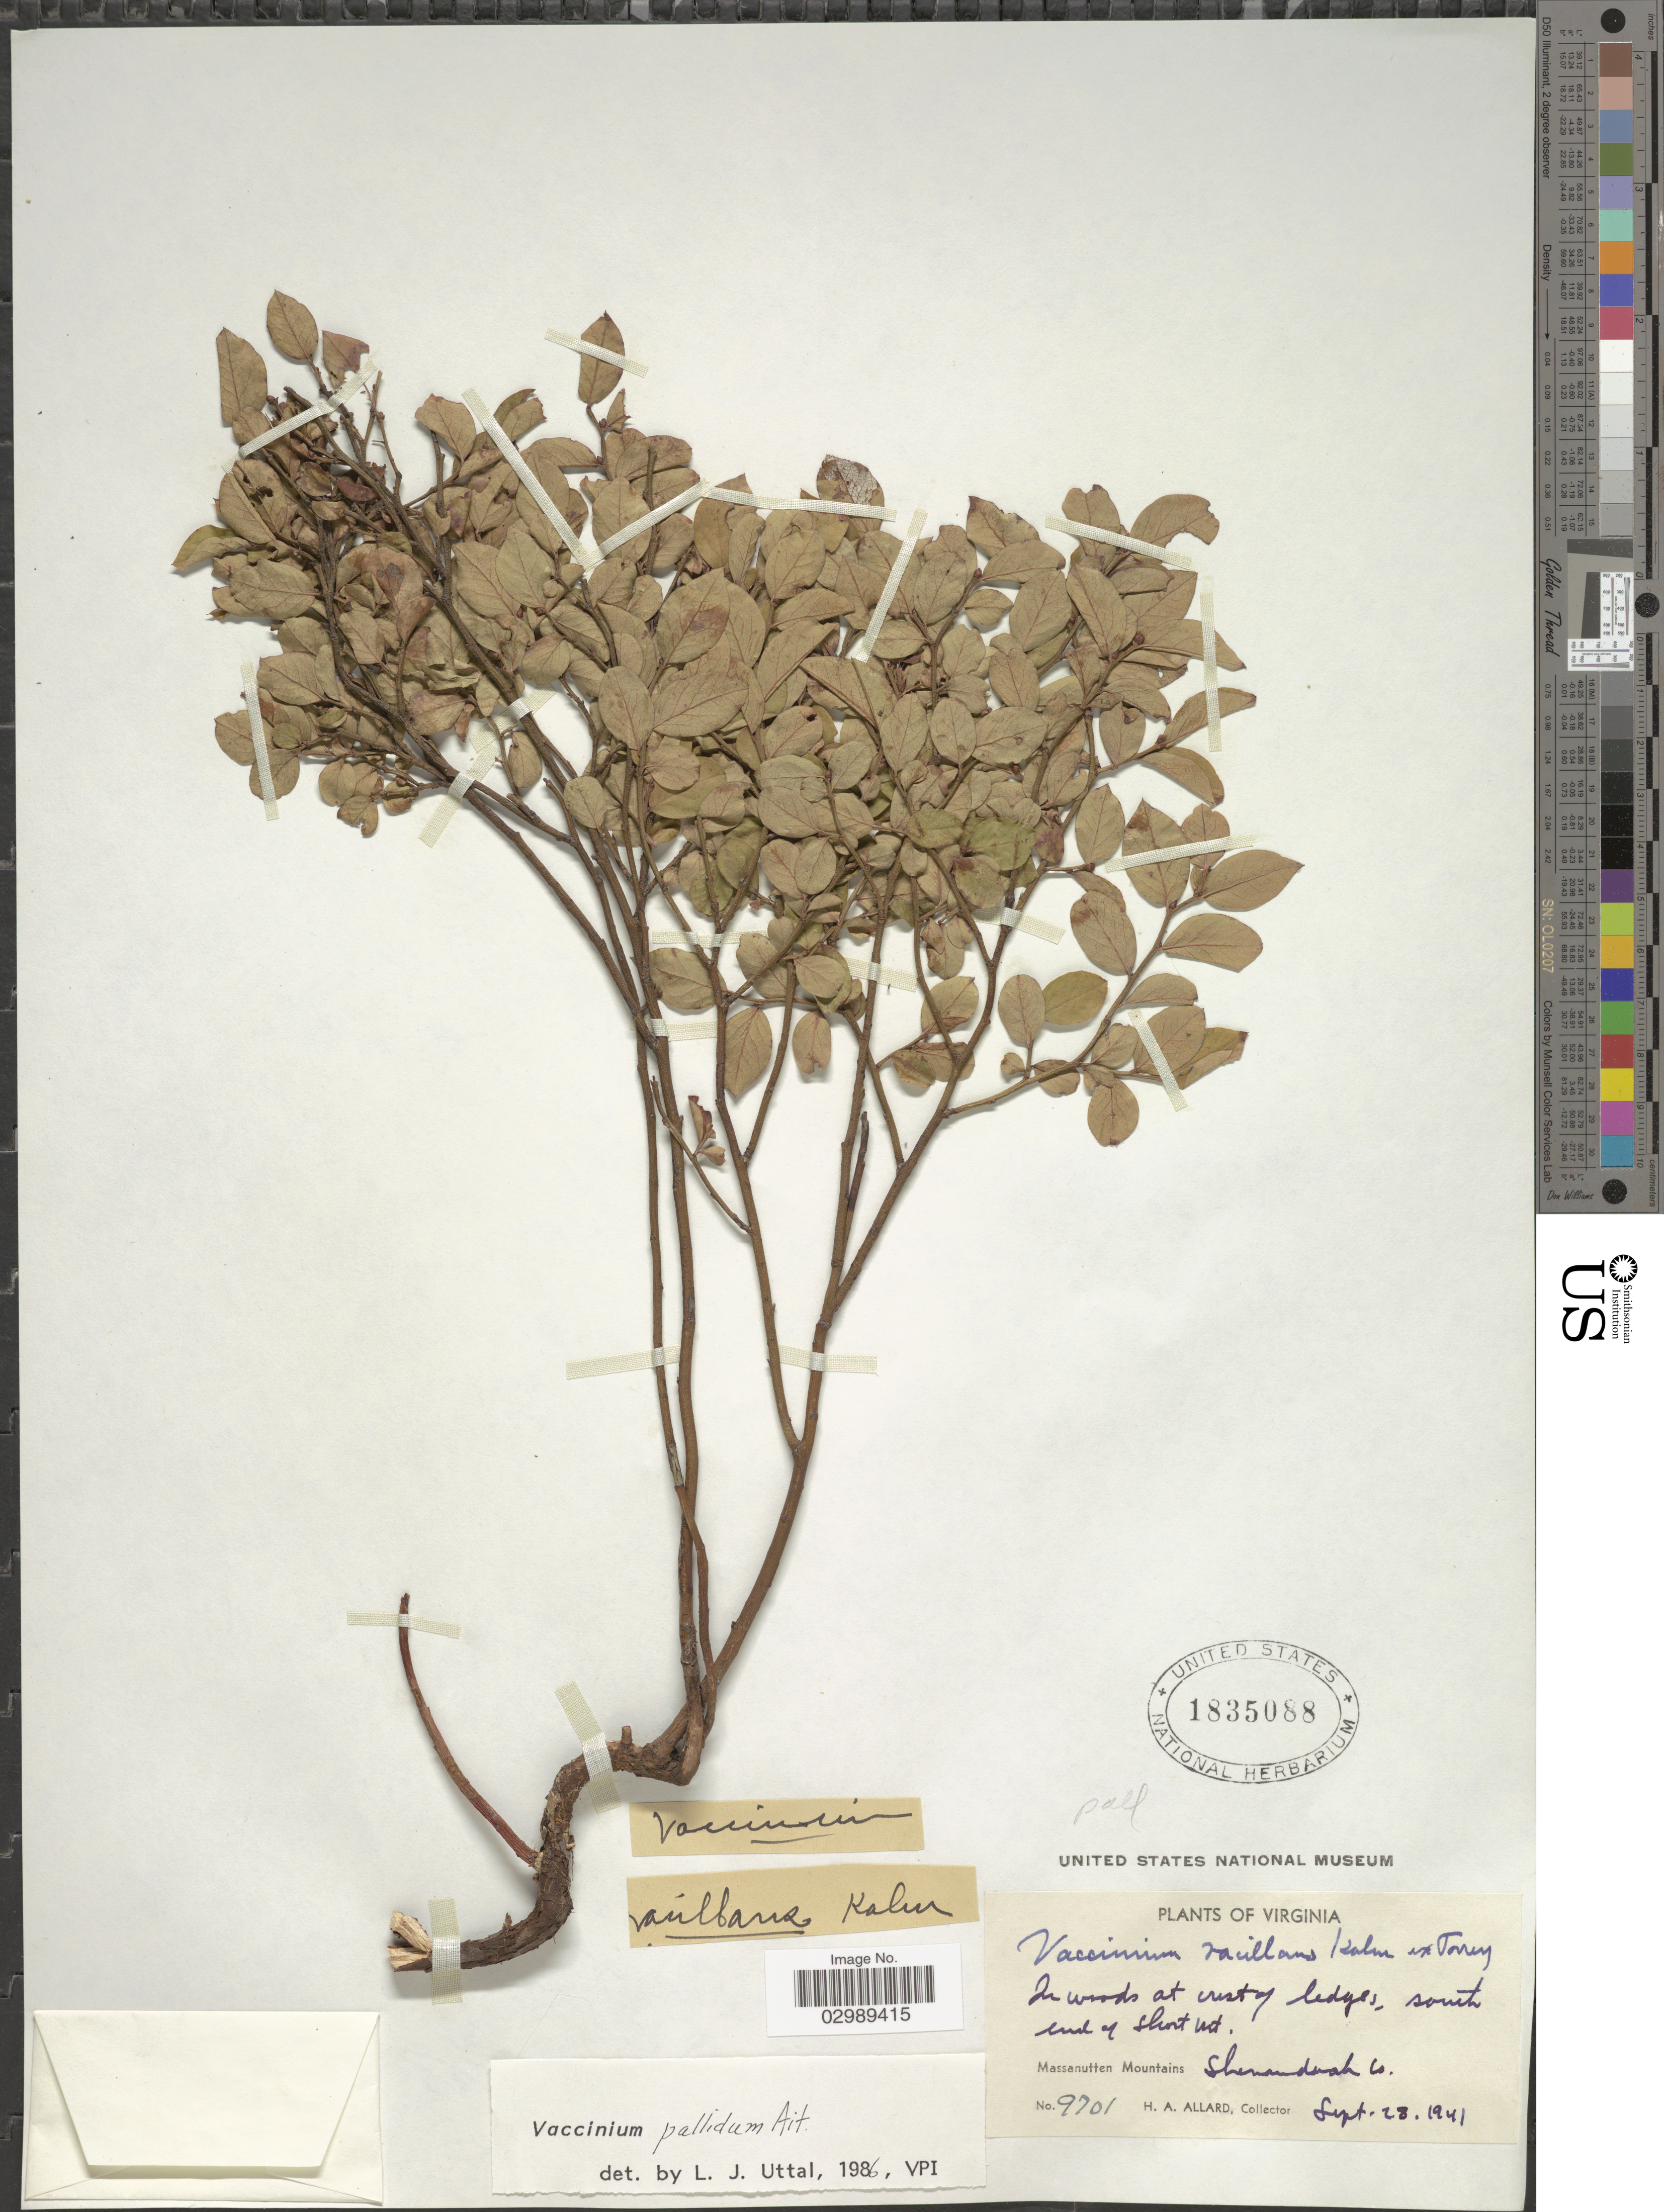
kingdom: Plantae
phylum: Tracheophyta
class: Magnoliopsida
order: Ericales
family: Ericaceae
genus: Vaccinium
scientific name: Vaccinium pallidum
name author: Aiton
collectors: H. A. Allard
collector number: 9701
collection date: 1941-09-28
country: United States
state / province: Virginia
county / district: Shenandoah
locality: South end of Short Mt., Massanutten Mountains, Shenandoah Co.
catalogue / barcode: US 1835088